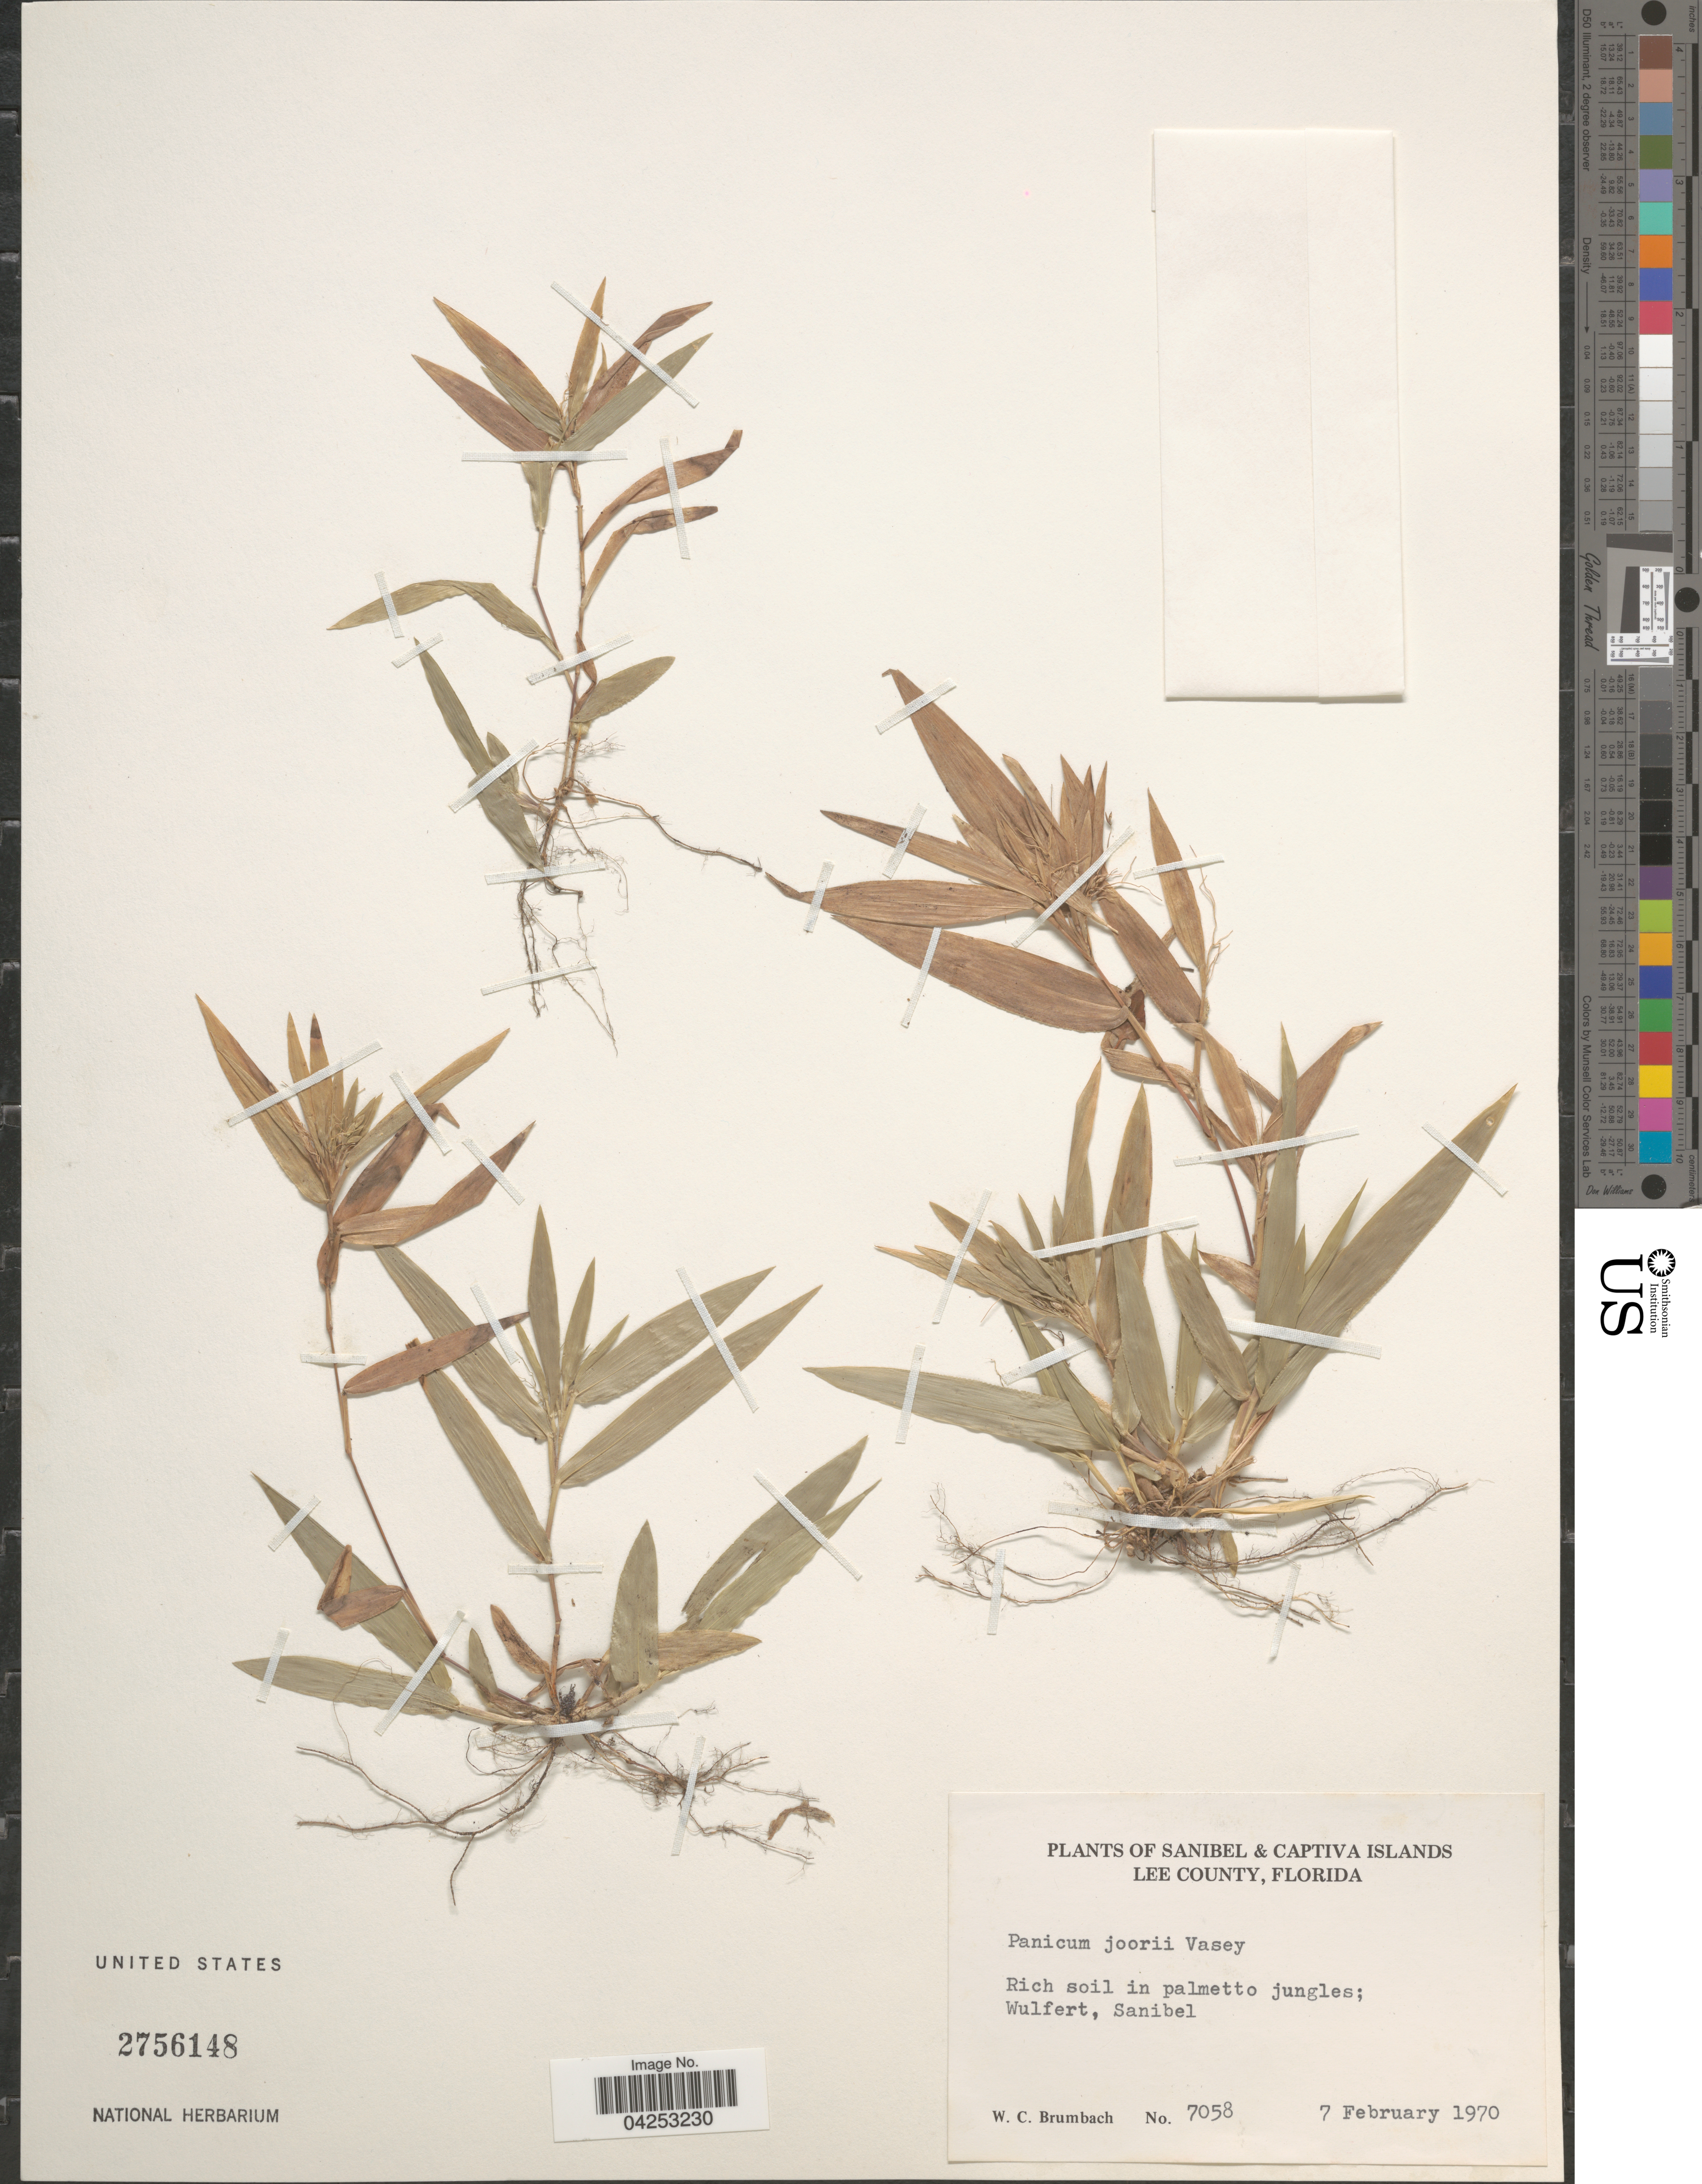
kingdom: Plantae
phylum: Tracheophyta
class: Liliopsida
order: Poales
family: Poaceae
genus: Dichanthelium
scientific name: Dichanthelium commutatum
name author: (Schult.) Gould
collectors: W. C. Brumbach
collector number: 7058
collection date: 1970-02-07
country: United States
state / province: Florida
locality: Sanibel & Captiva Islands. Lee County. Rich soil in palmetto jungles; Wulfert, Sanibel.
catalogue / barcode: US 2756148